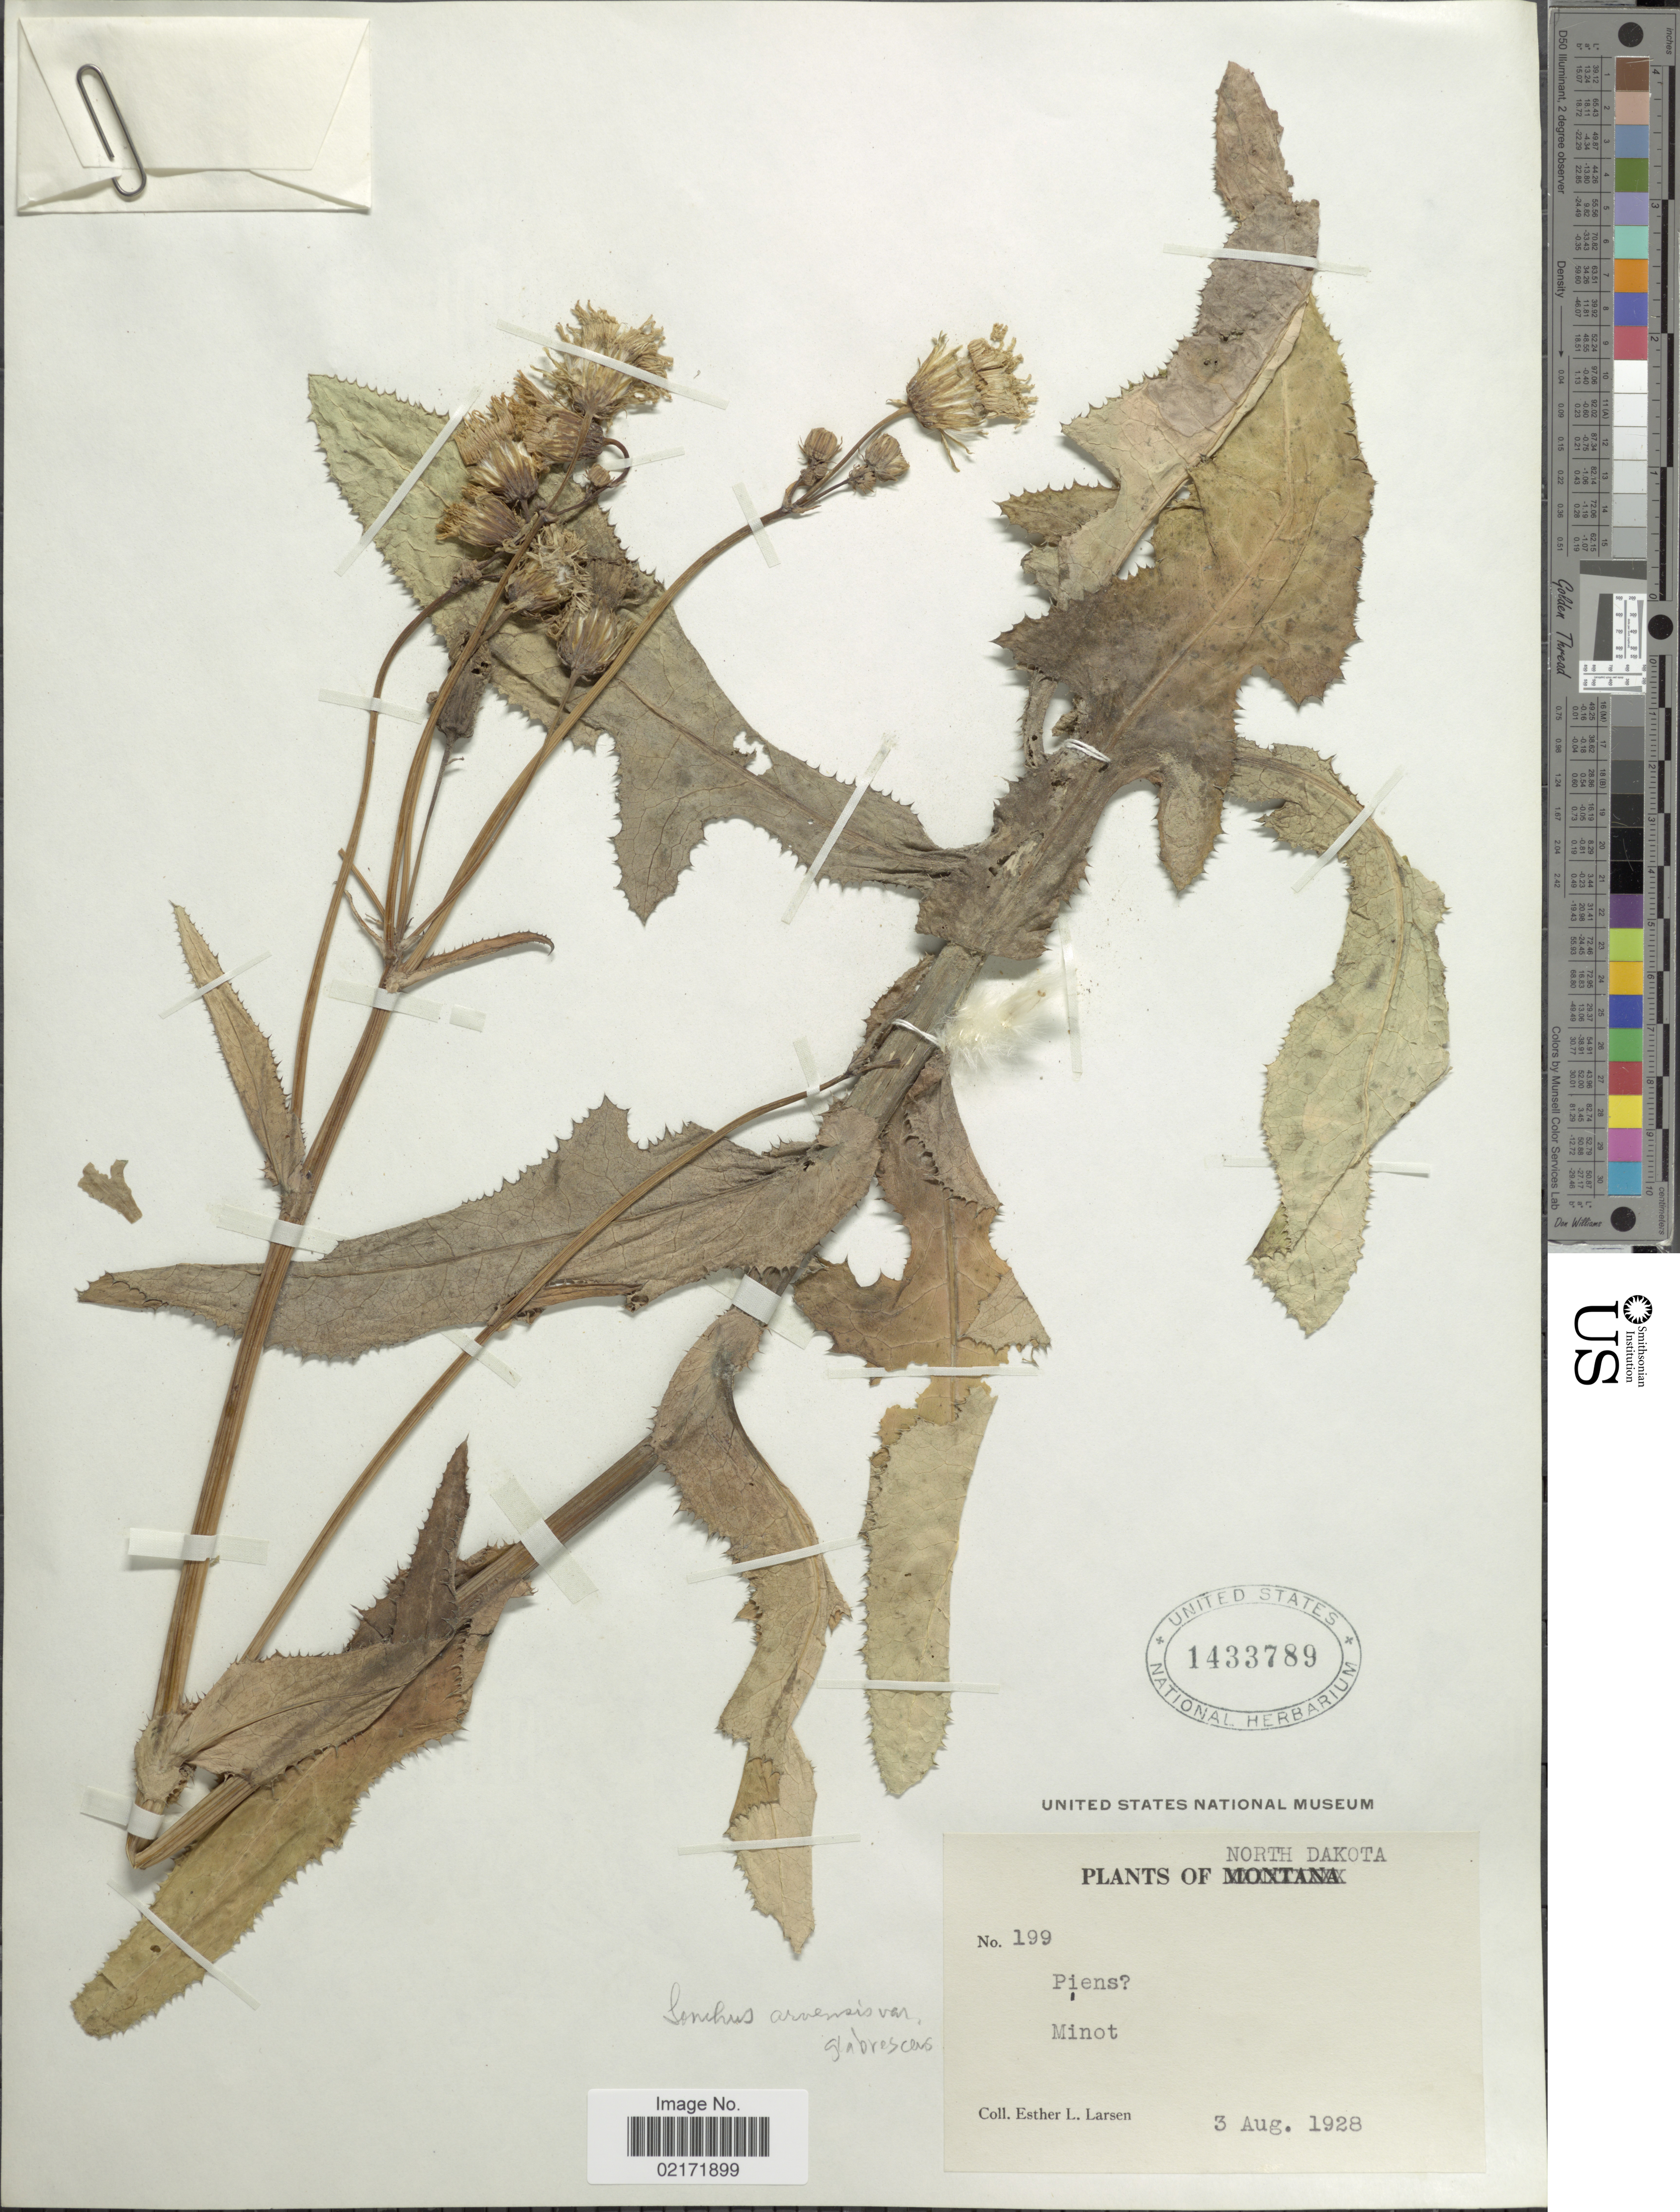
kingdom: Plantae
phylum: Tracheophyta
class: Magnoliopsida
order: Asterales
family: Asteraceae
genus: Sonchus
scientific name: Sonchus arvensis subsp. uliginosus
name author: (M. Bieb.) Nyman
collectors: E. Larsen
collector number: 199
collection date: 1928-08-03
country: United States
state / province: North Dakota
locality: Minot.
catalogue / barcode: US 1433789